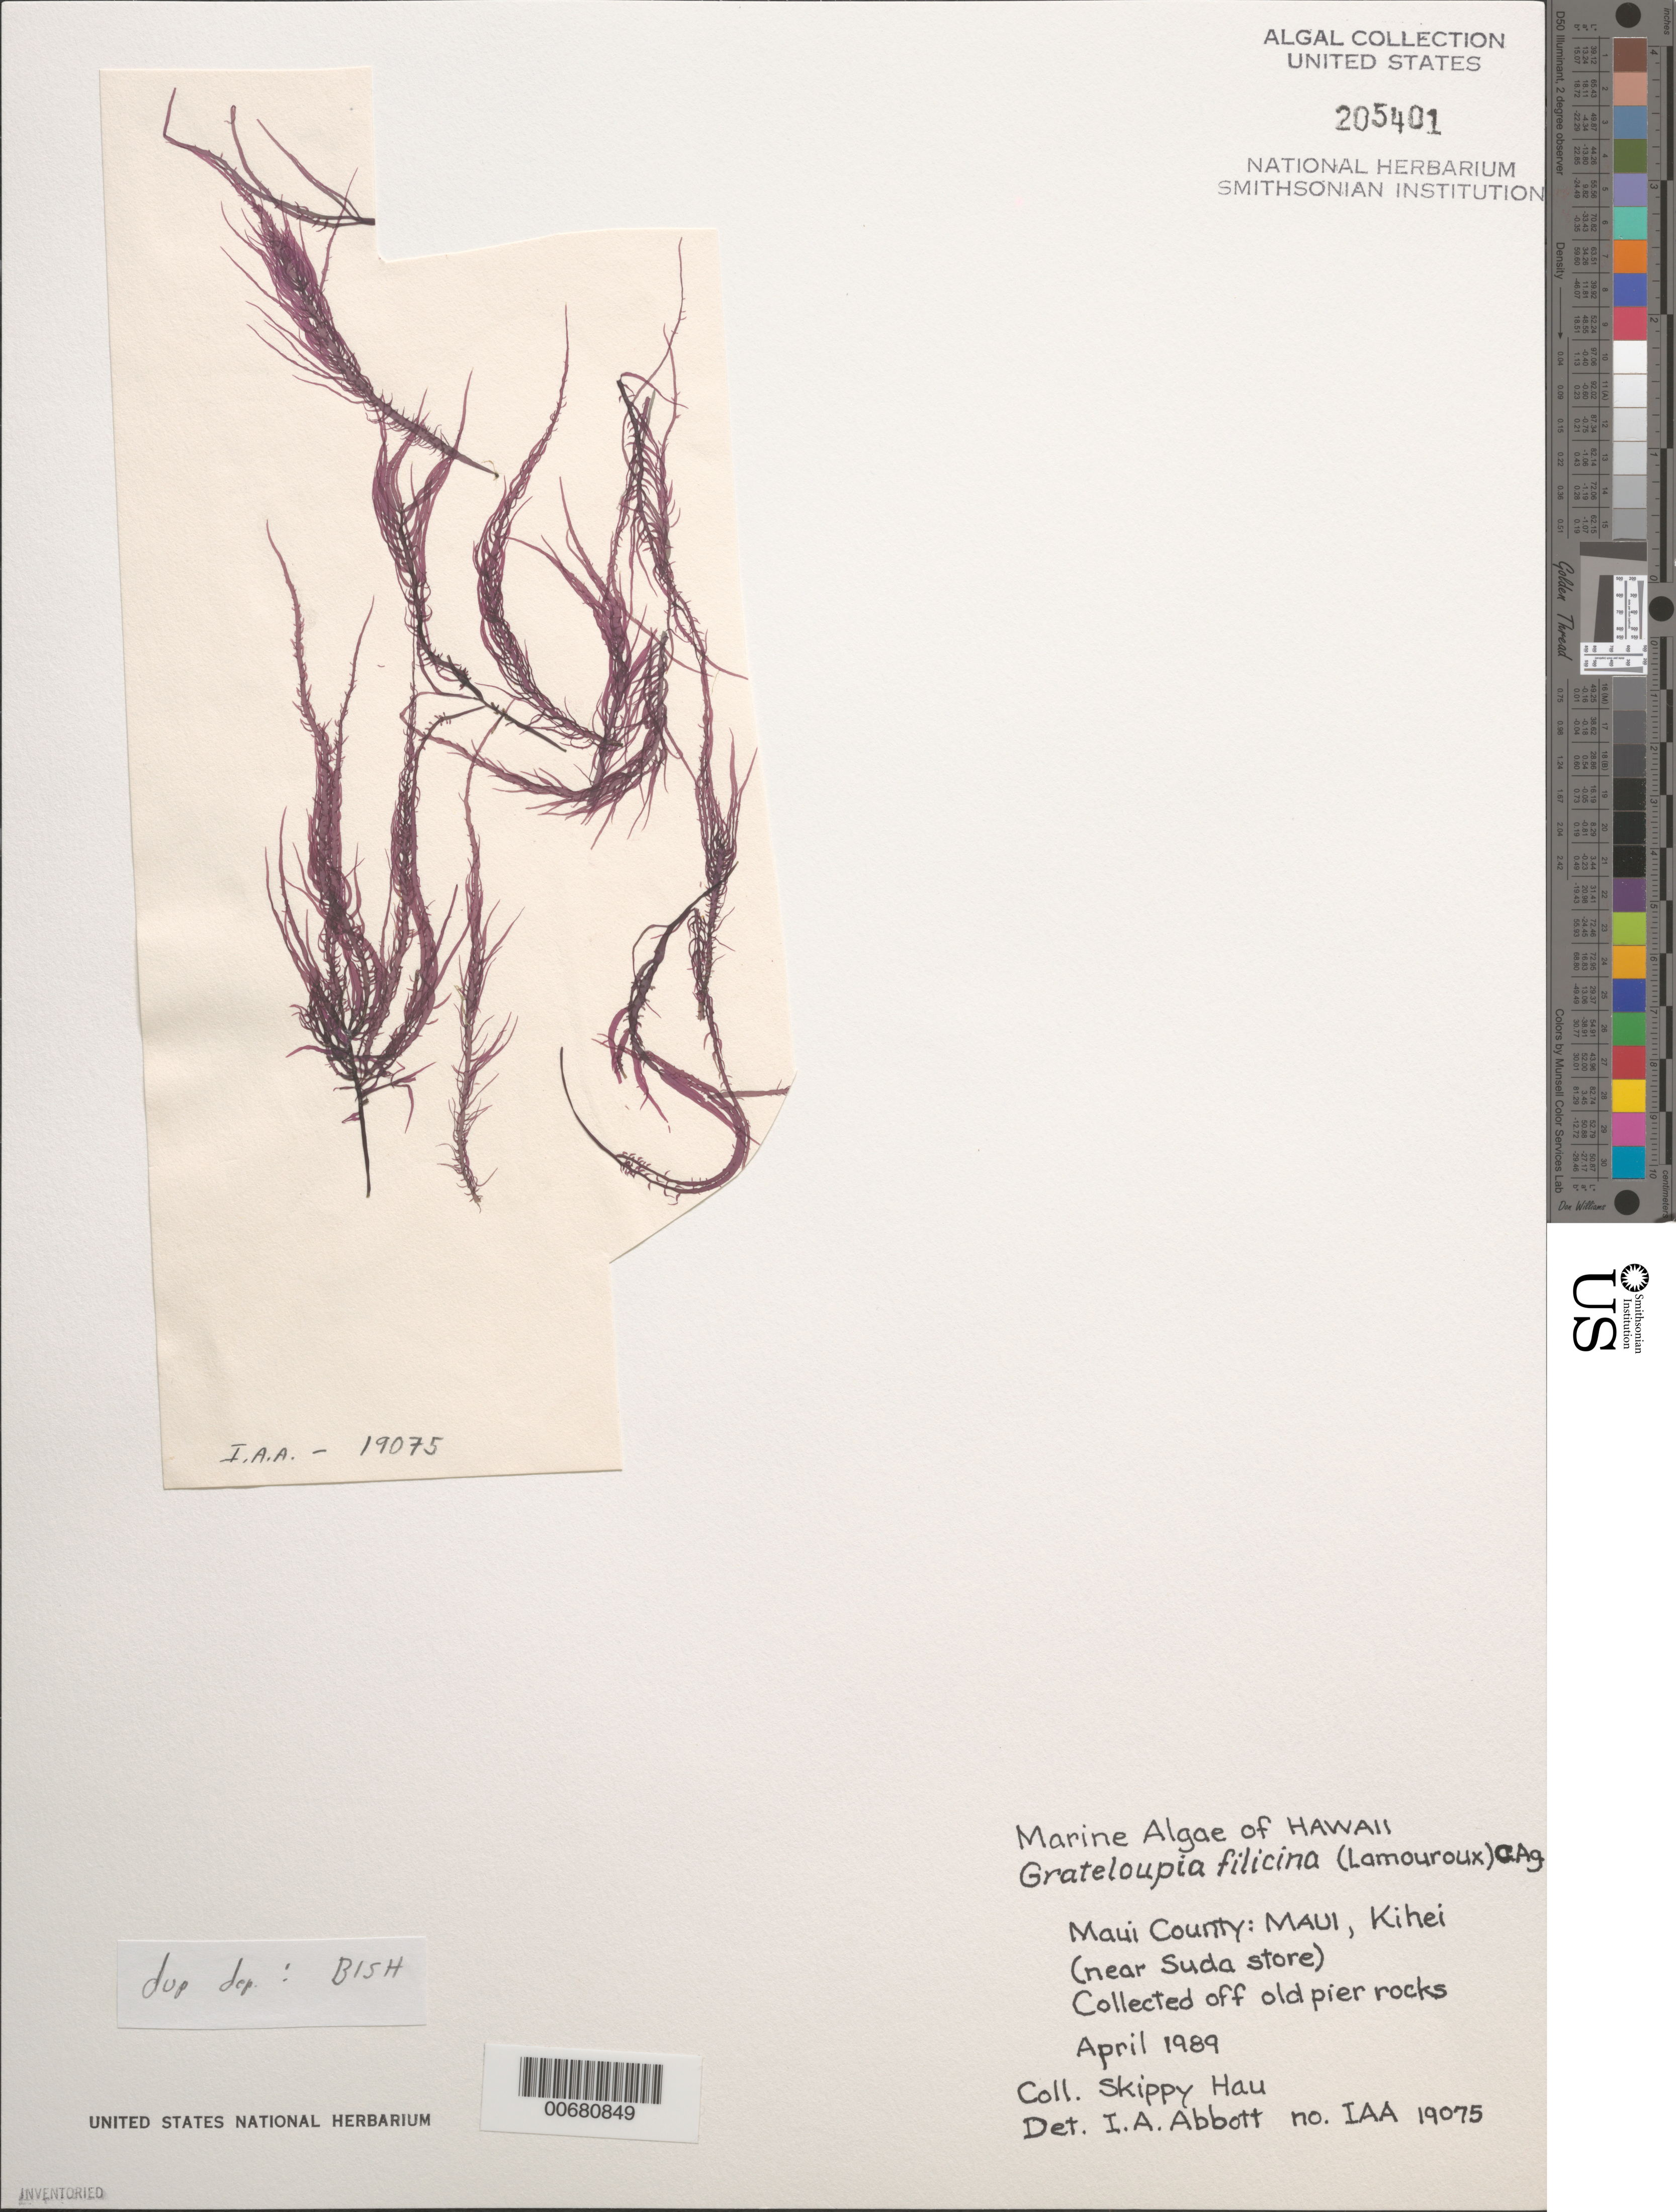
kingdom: Plantae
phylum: Rhodophyta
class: Florideophyceae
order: Halymeniales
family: Halymeniaceae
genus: Grateloupia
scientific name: Grateloupia filicina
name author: (J.V.Lamouroux) C. Agardh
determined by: Abbott, Isabella A.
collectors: S. Hau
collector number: IAA 19075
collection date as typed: Apr 1989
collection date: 1989-04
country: United States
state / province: Hawaii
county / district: Maui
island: Maui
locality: Kihei, near Suda store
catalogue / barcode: US 205401